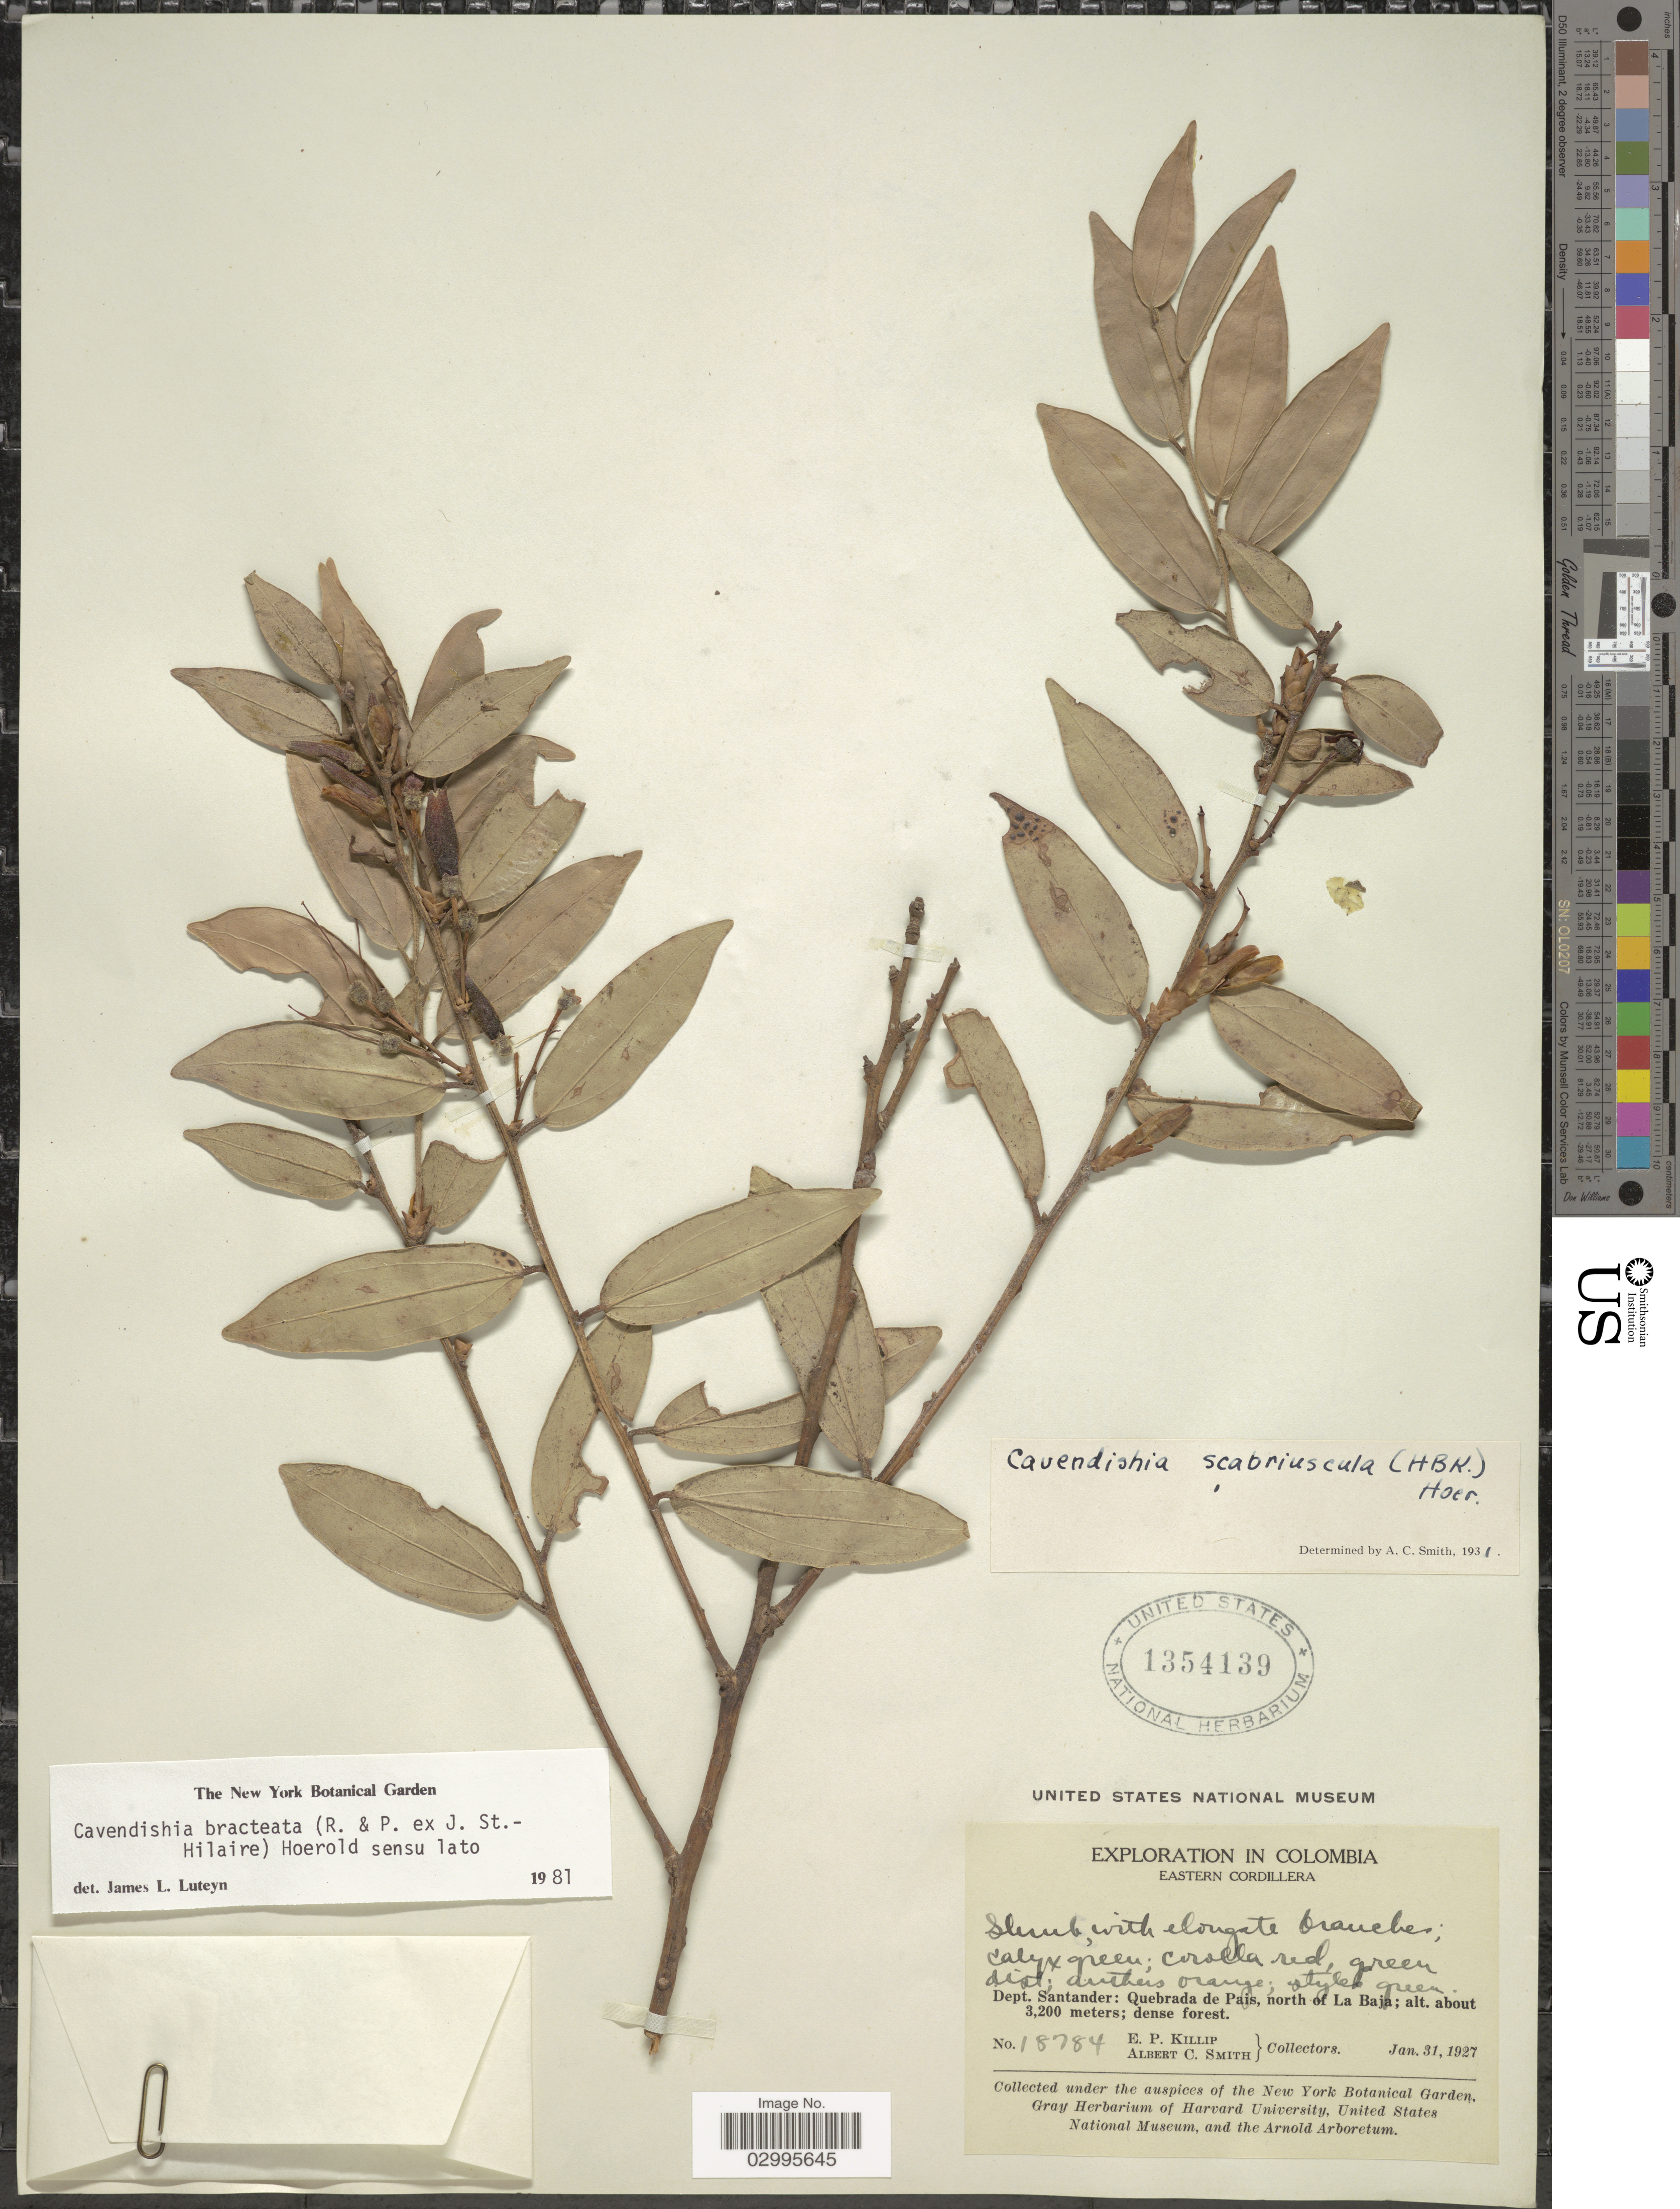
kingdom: Plantae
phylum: Tracheophyta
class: Magnoliopsida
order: Ericales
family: Ericaceae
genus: Cavendishia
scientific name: Cavendishia bracteata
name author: (Ruiz & Pav. ex J. St.-Hil.) Hoerold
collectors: E. P. Killip & A. C. Smith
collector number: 18784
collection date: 1927-01-31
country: Colombia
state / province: Santander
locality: Eastern Cordillera. Dept. Santander: Quebrada de Pais, north of La Baja.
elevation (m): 3200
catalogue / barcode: US 1354139